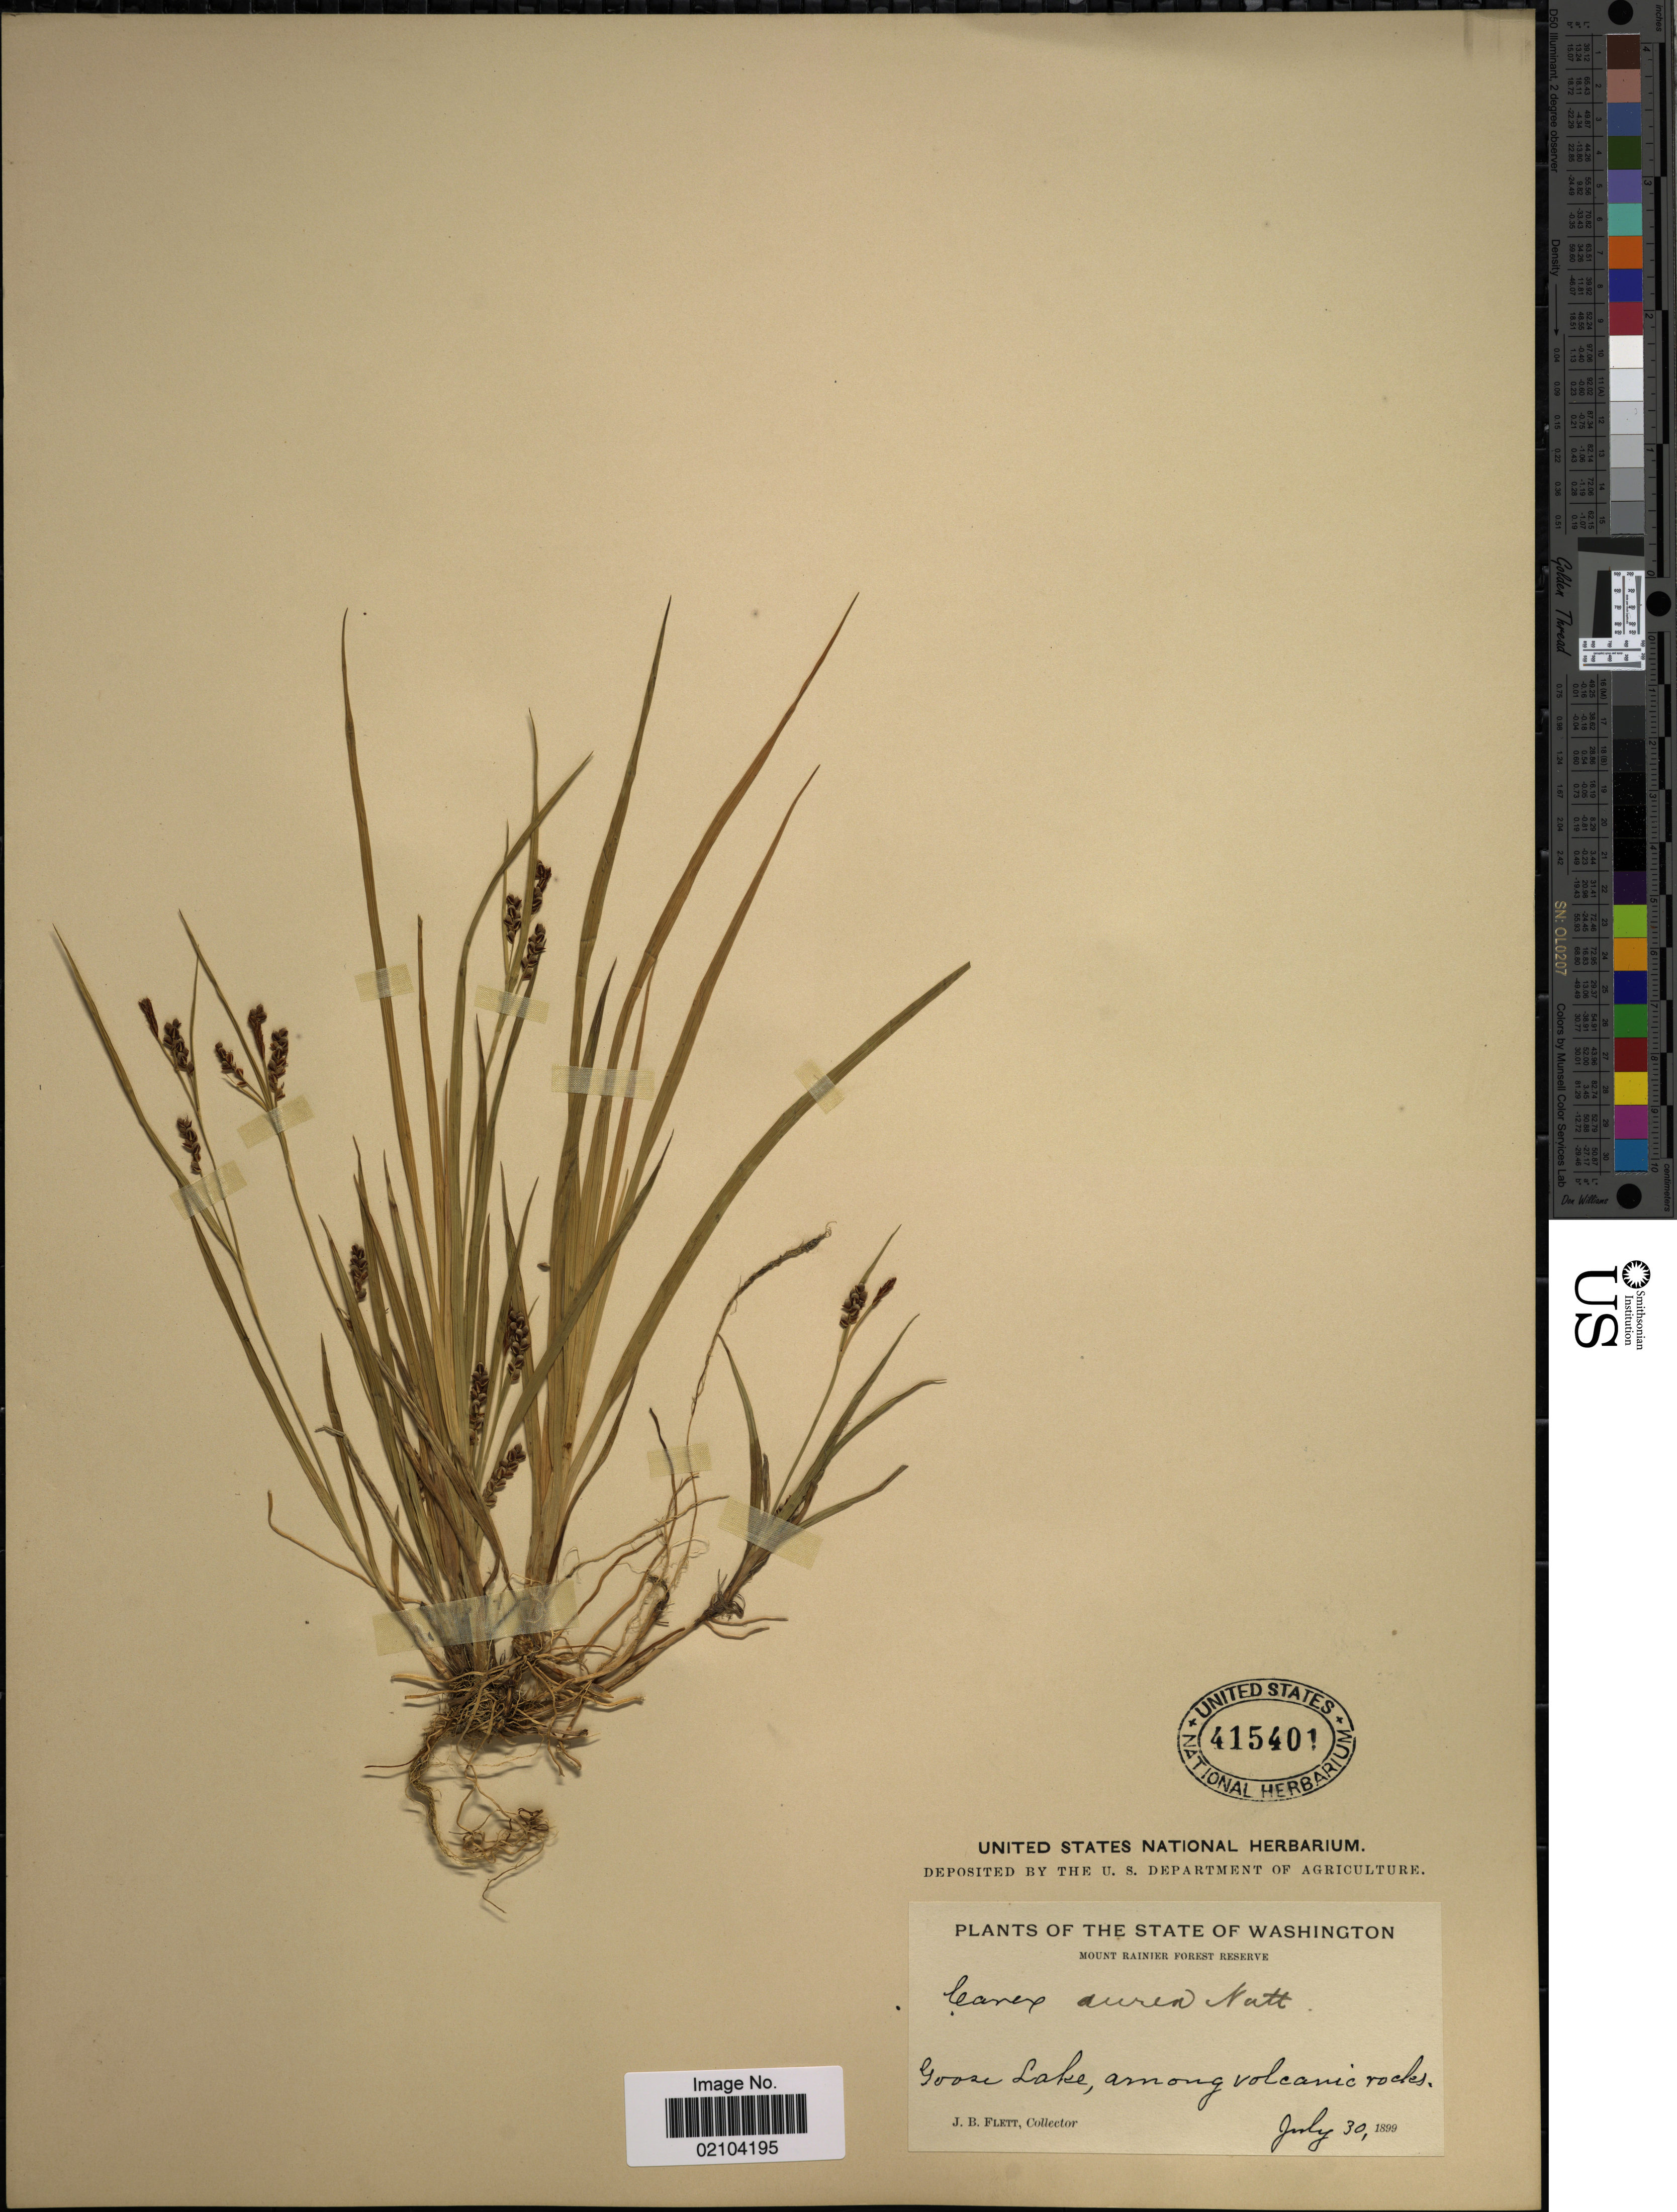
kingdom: Plantae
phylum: Tracheophyta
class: Liliopsida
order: Poales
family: Cyperaceae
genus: Carex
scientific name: Carex aurea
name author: Nutt.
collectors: J. Flett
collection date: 1899-07-30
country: United States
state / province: Washington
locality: State of Washington, Mount Rainier Forest Reserve. Goose Lake, among volcanic rocks.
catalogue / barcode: US 415401